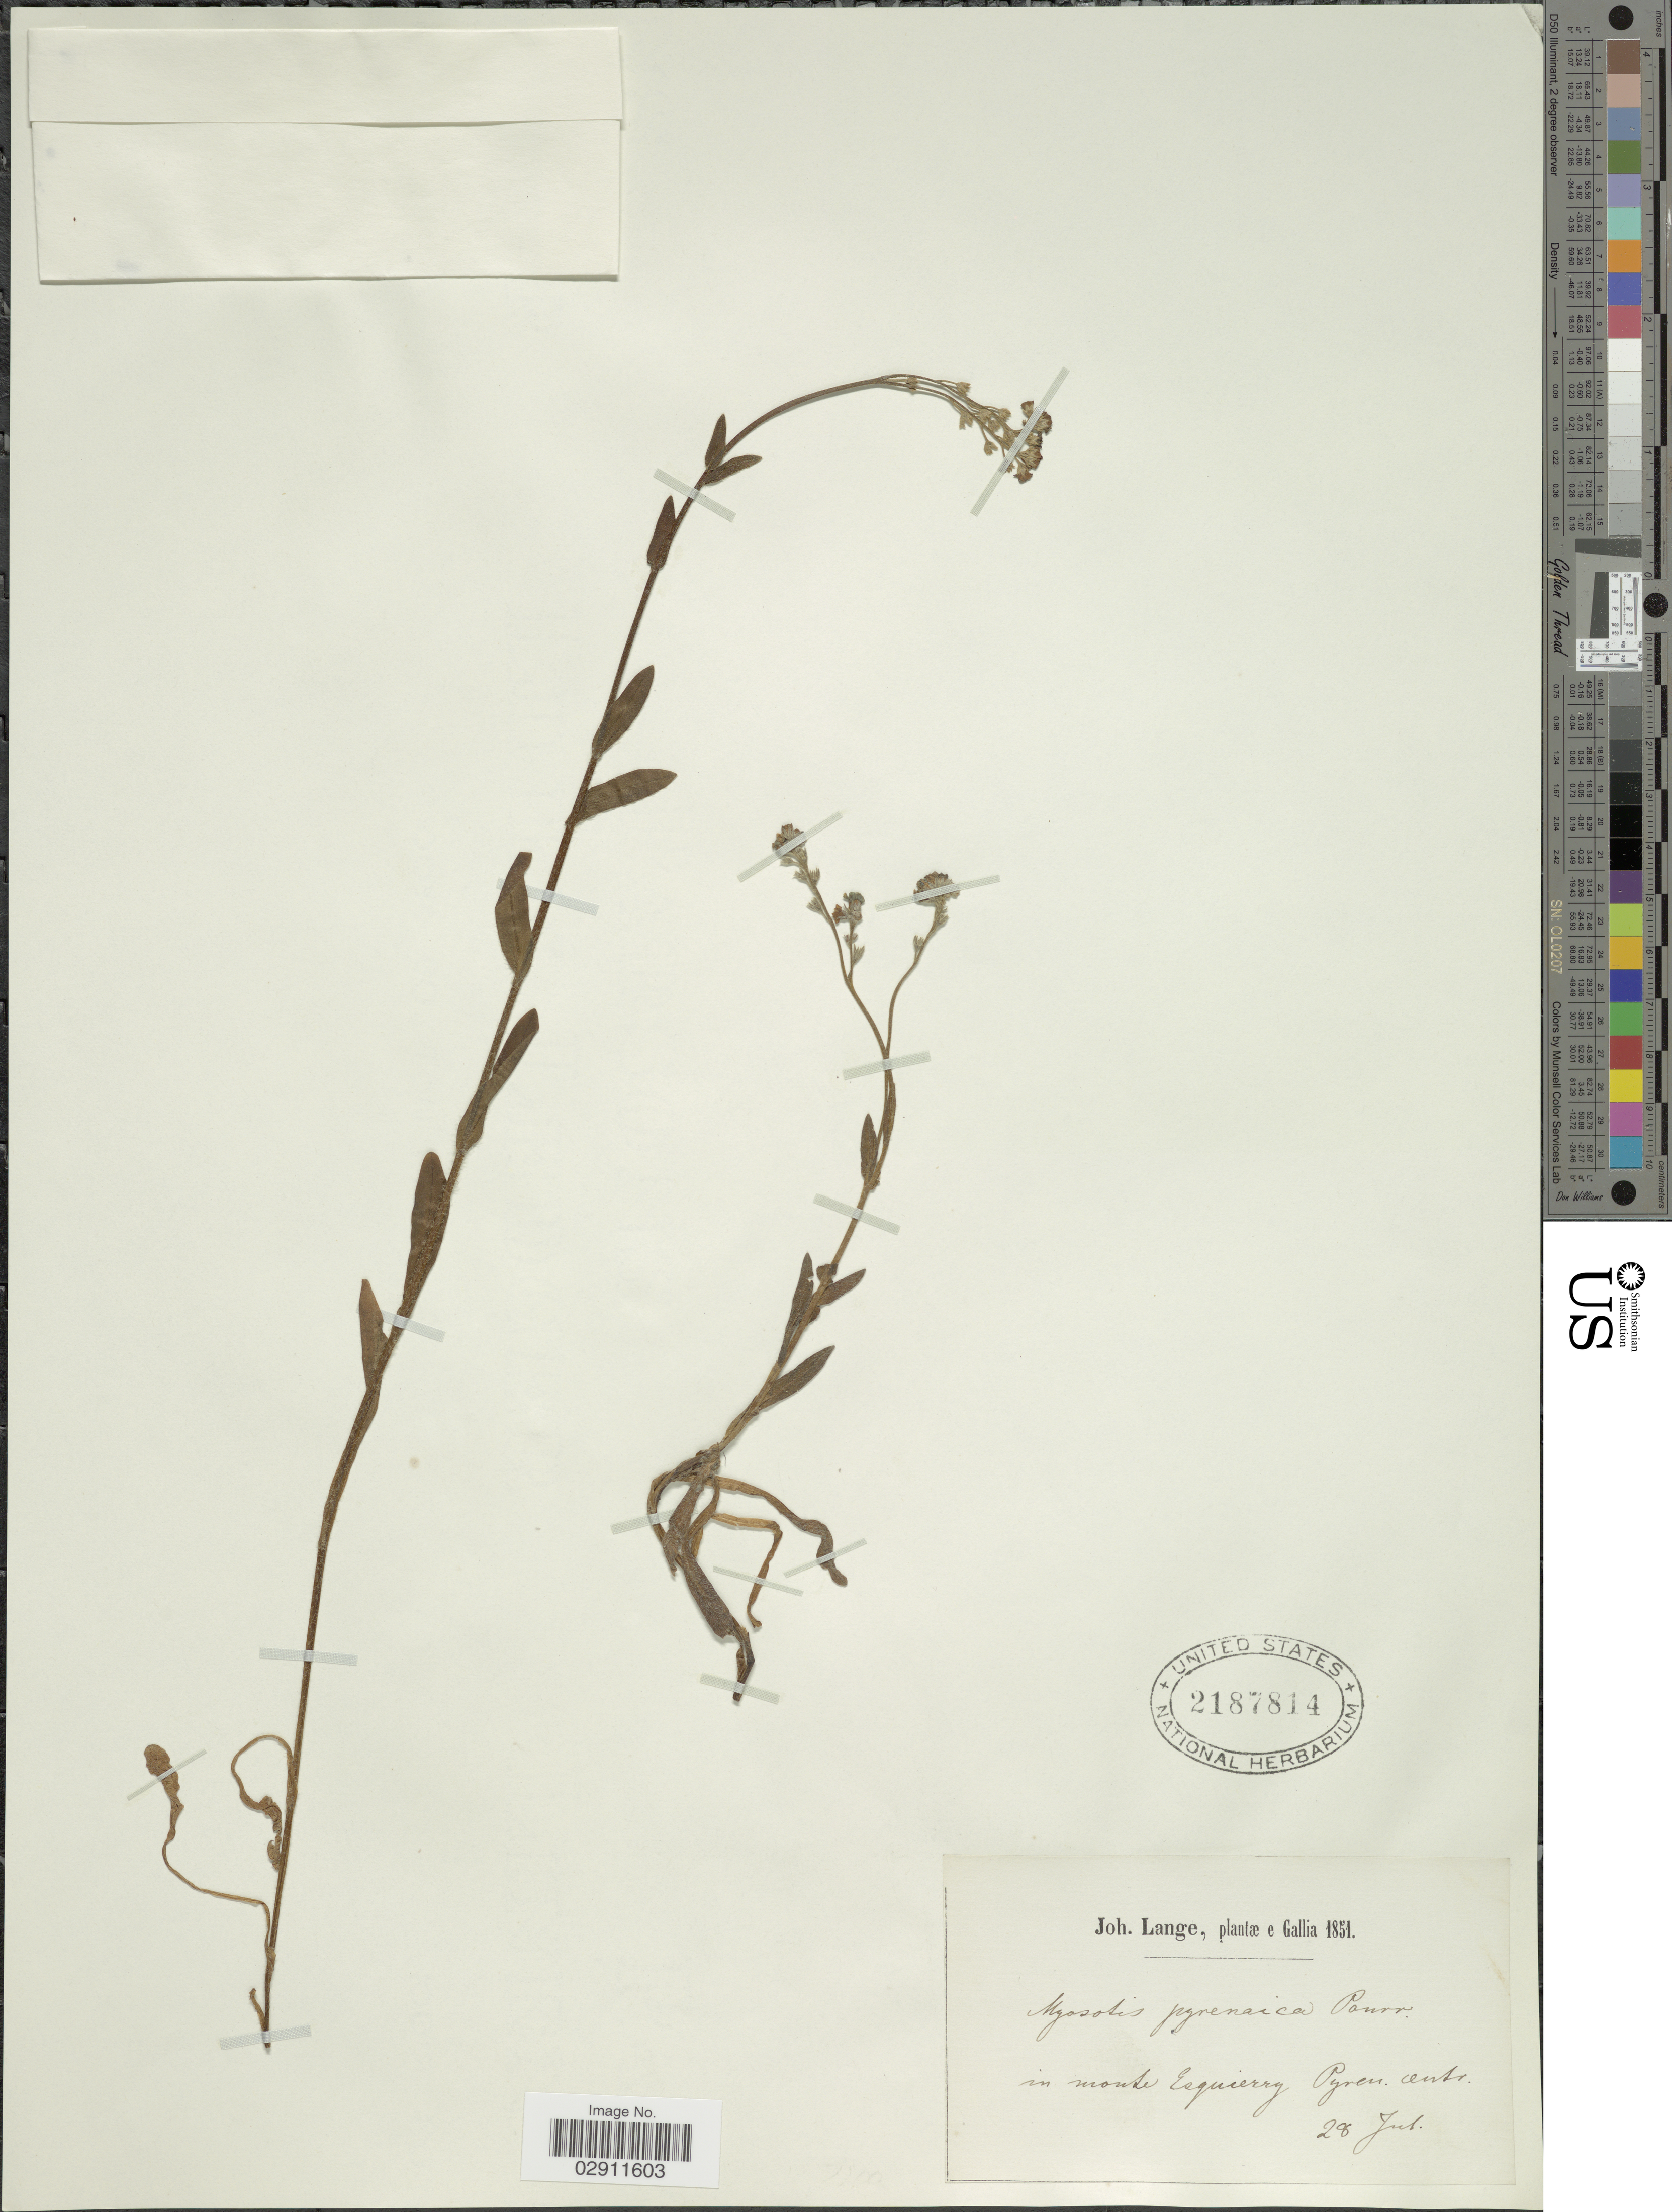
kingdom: Plantae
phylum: Tracheophyta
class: Magnoliopsida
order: Boraginales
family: Boraginaceae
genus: Myosotis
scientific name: Myosotis pyrenaica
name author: Pourr.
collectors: J. M. C. Lange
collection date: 1851-07-28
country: France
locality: In monte Esquierry, Pyren. centr.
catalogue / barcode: US 2187814